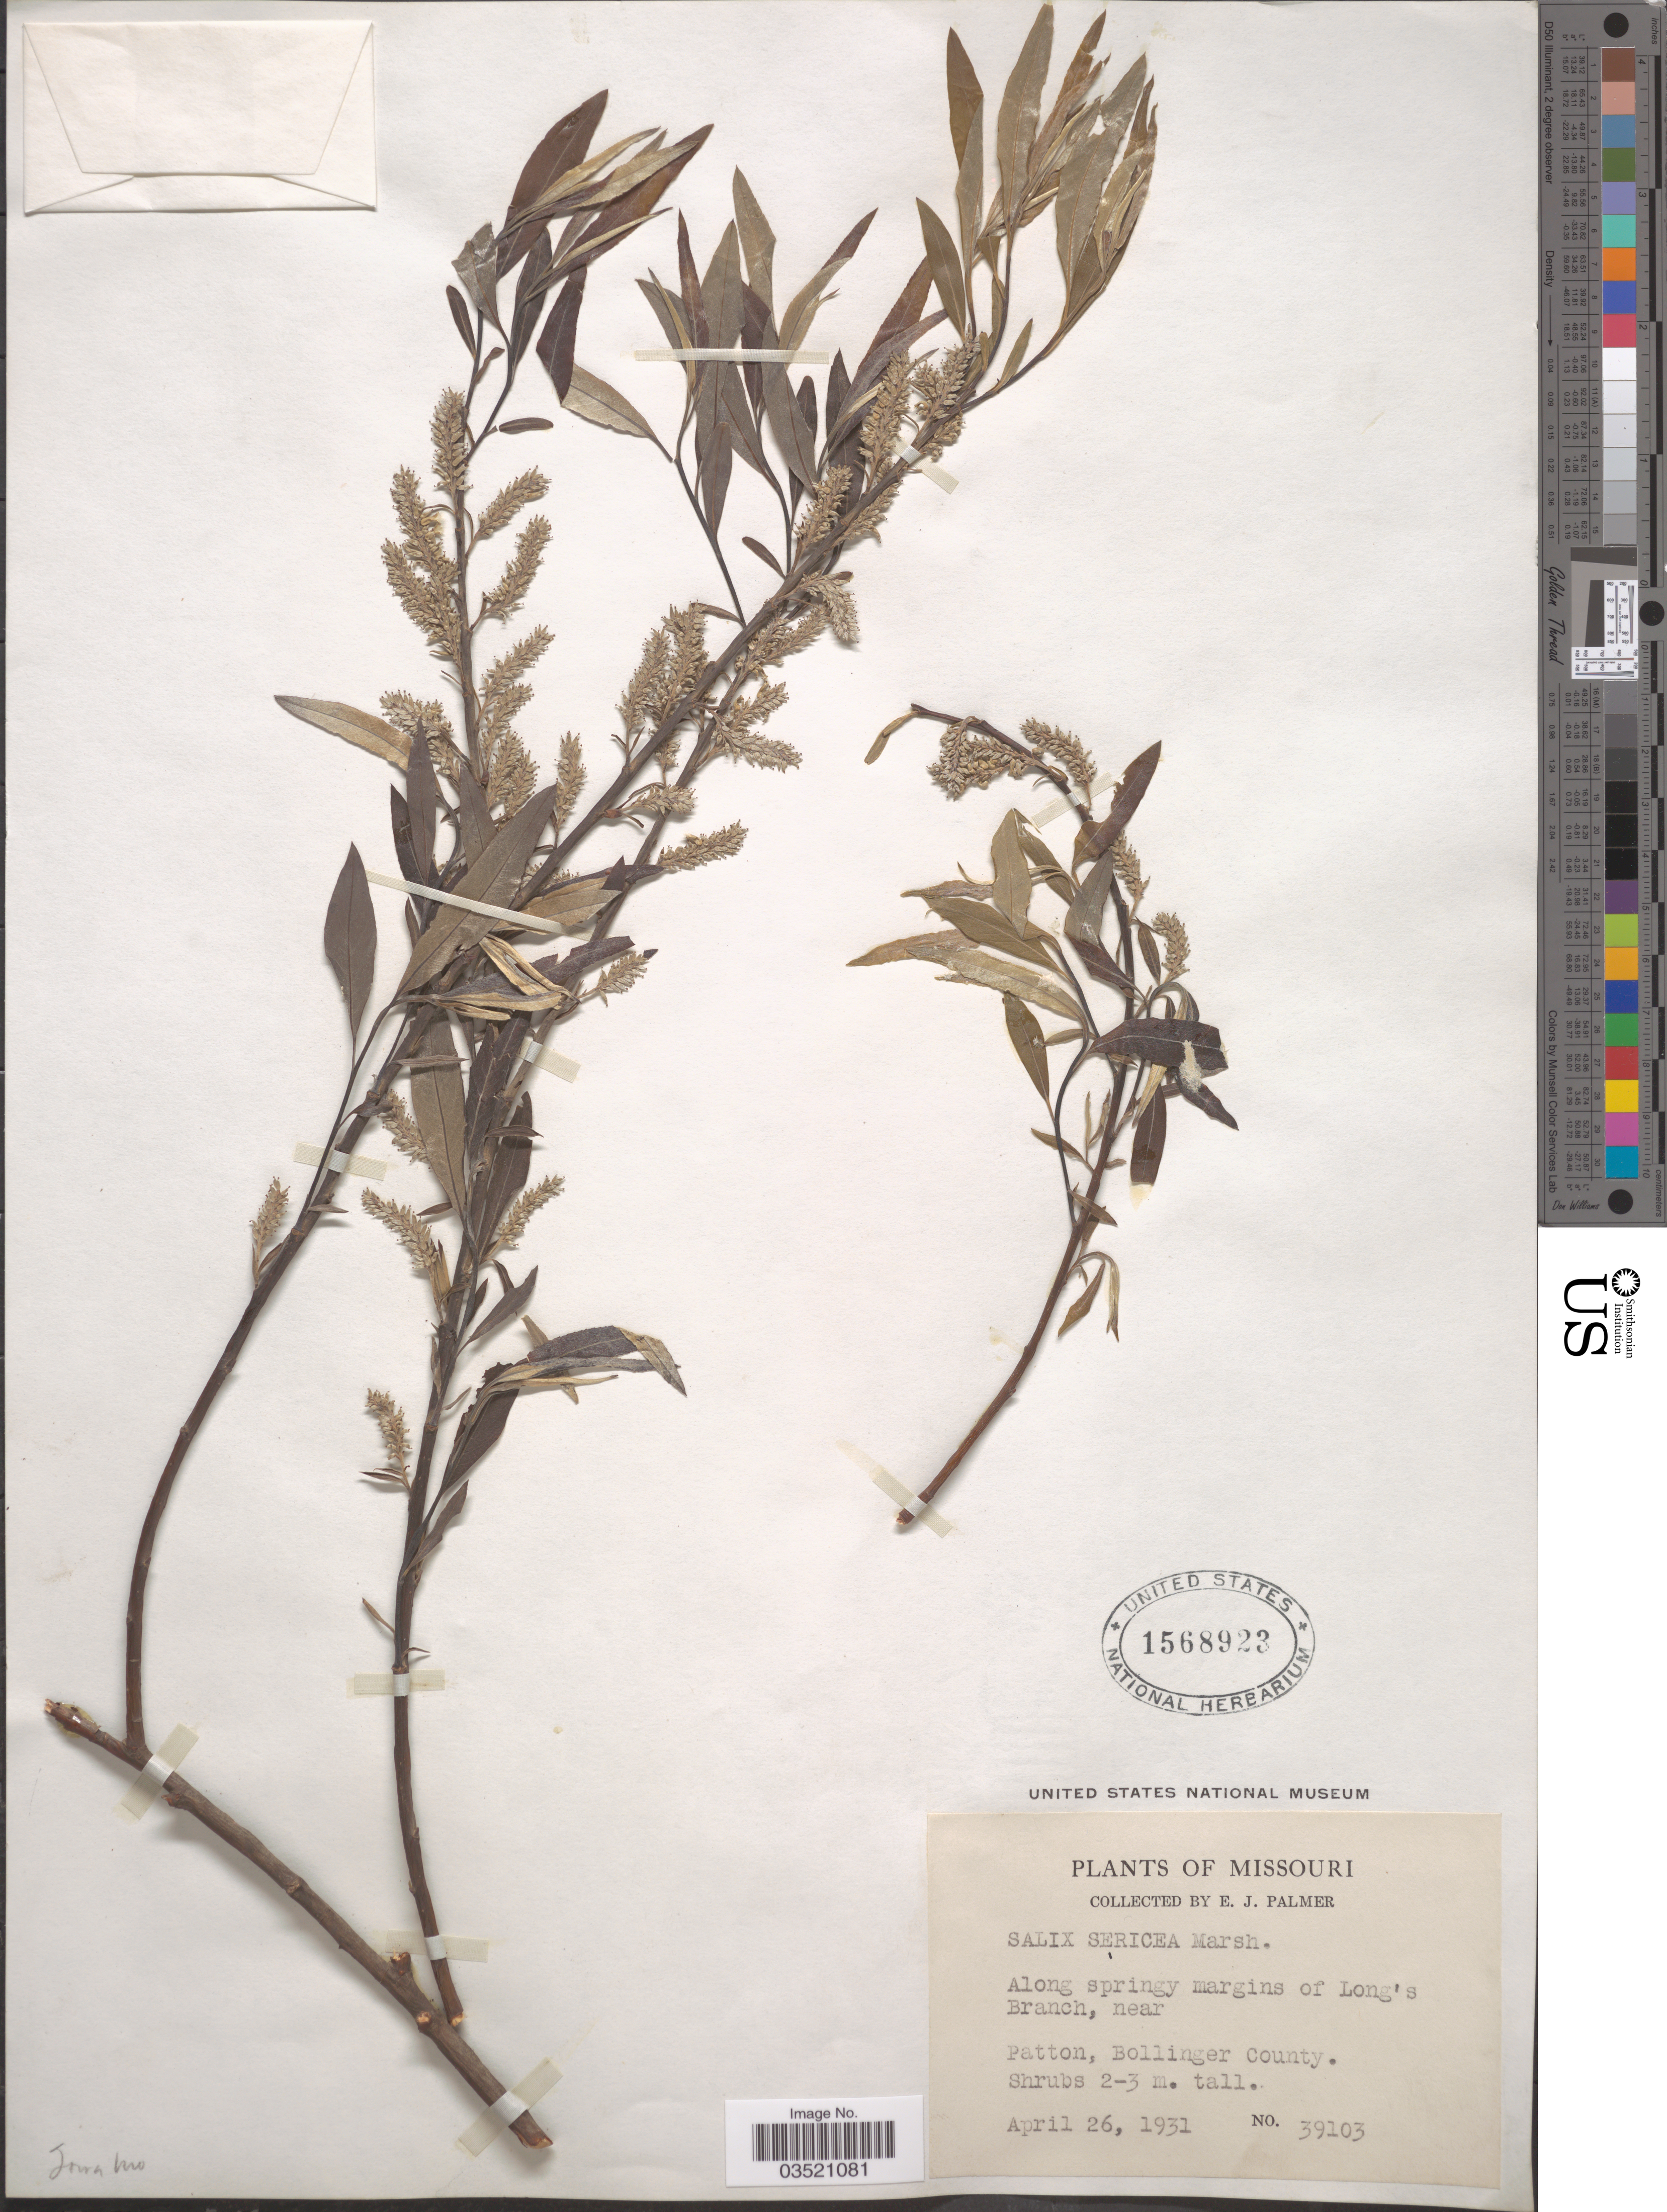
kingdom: Plantae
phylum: Tracheophyta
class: Magnoliopsida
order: Malpighiales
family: Salicaceae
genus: Salix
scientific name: Salix sericea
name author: Marshall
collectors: E. J. Palmer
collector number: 39103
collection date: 1931-04-26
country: United States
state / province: Missouri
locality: Along springy margins of Long's Branch, near Patton, Bollinger County.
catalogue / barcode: US 1568923